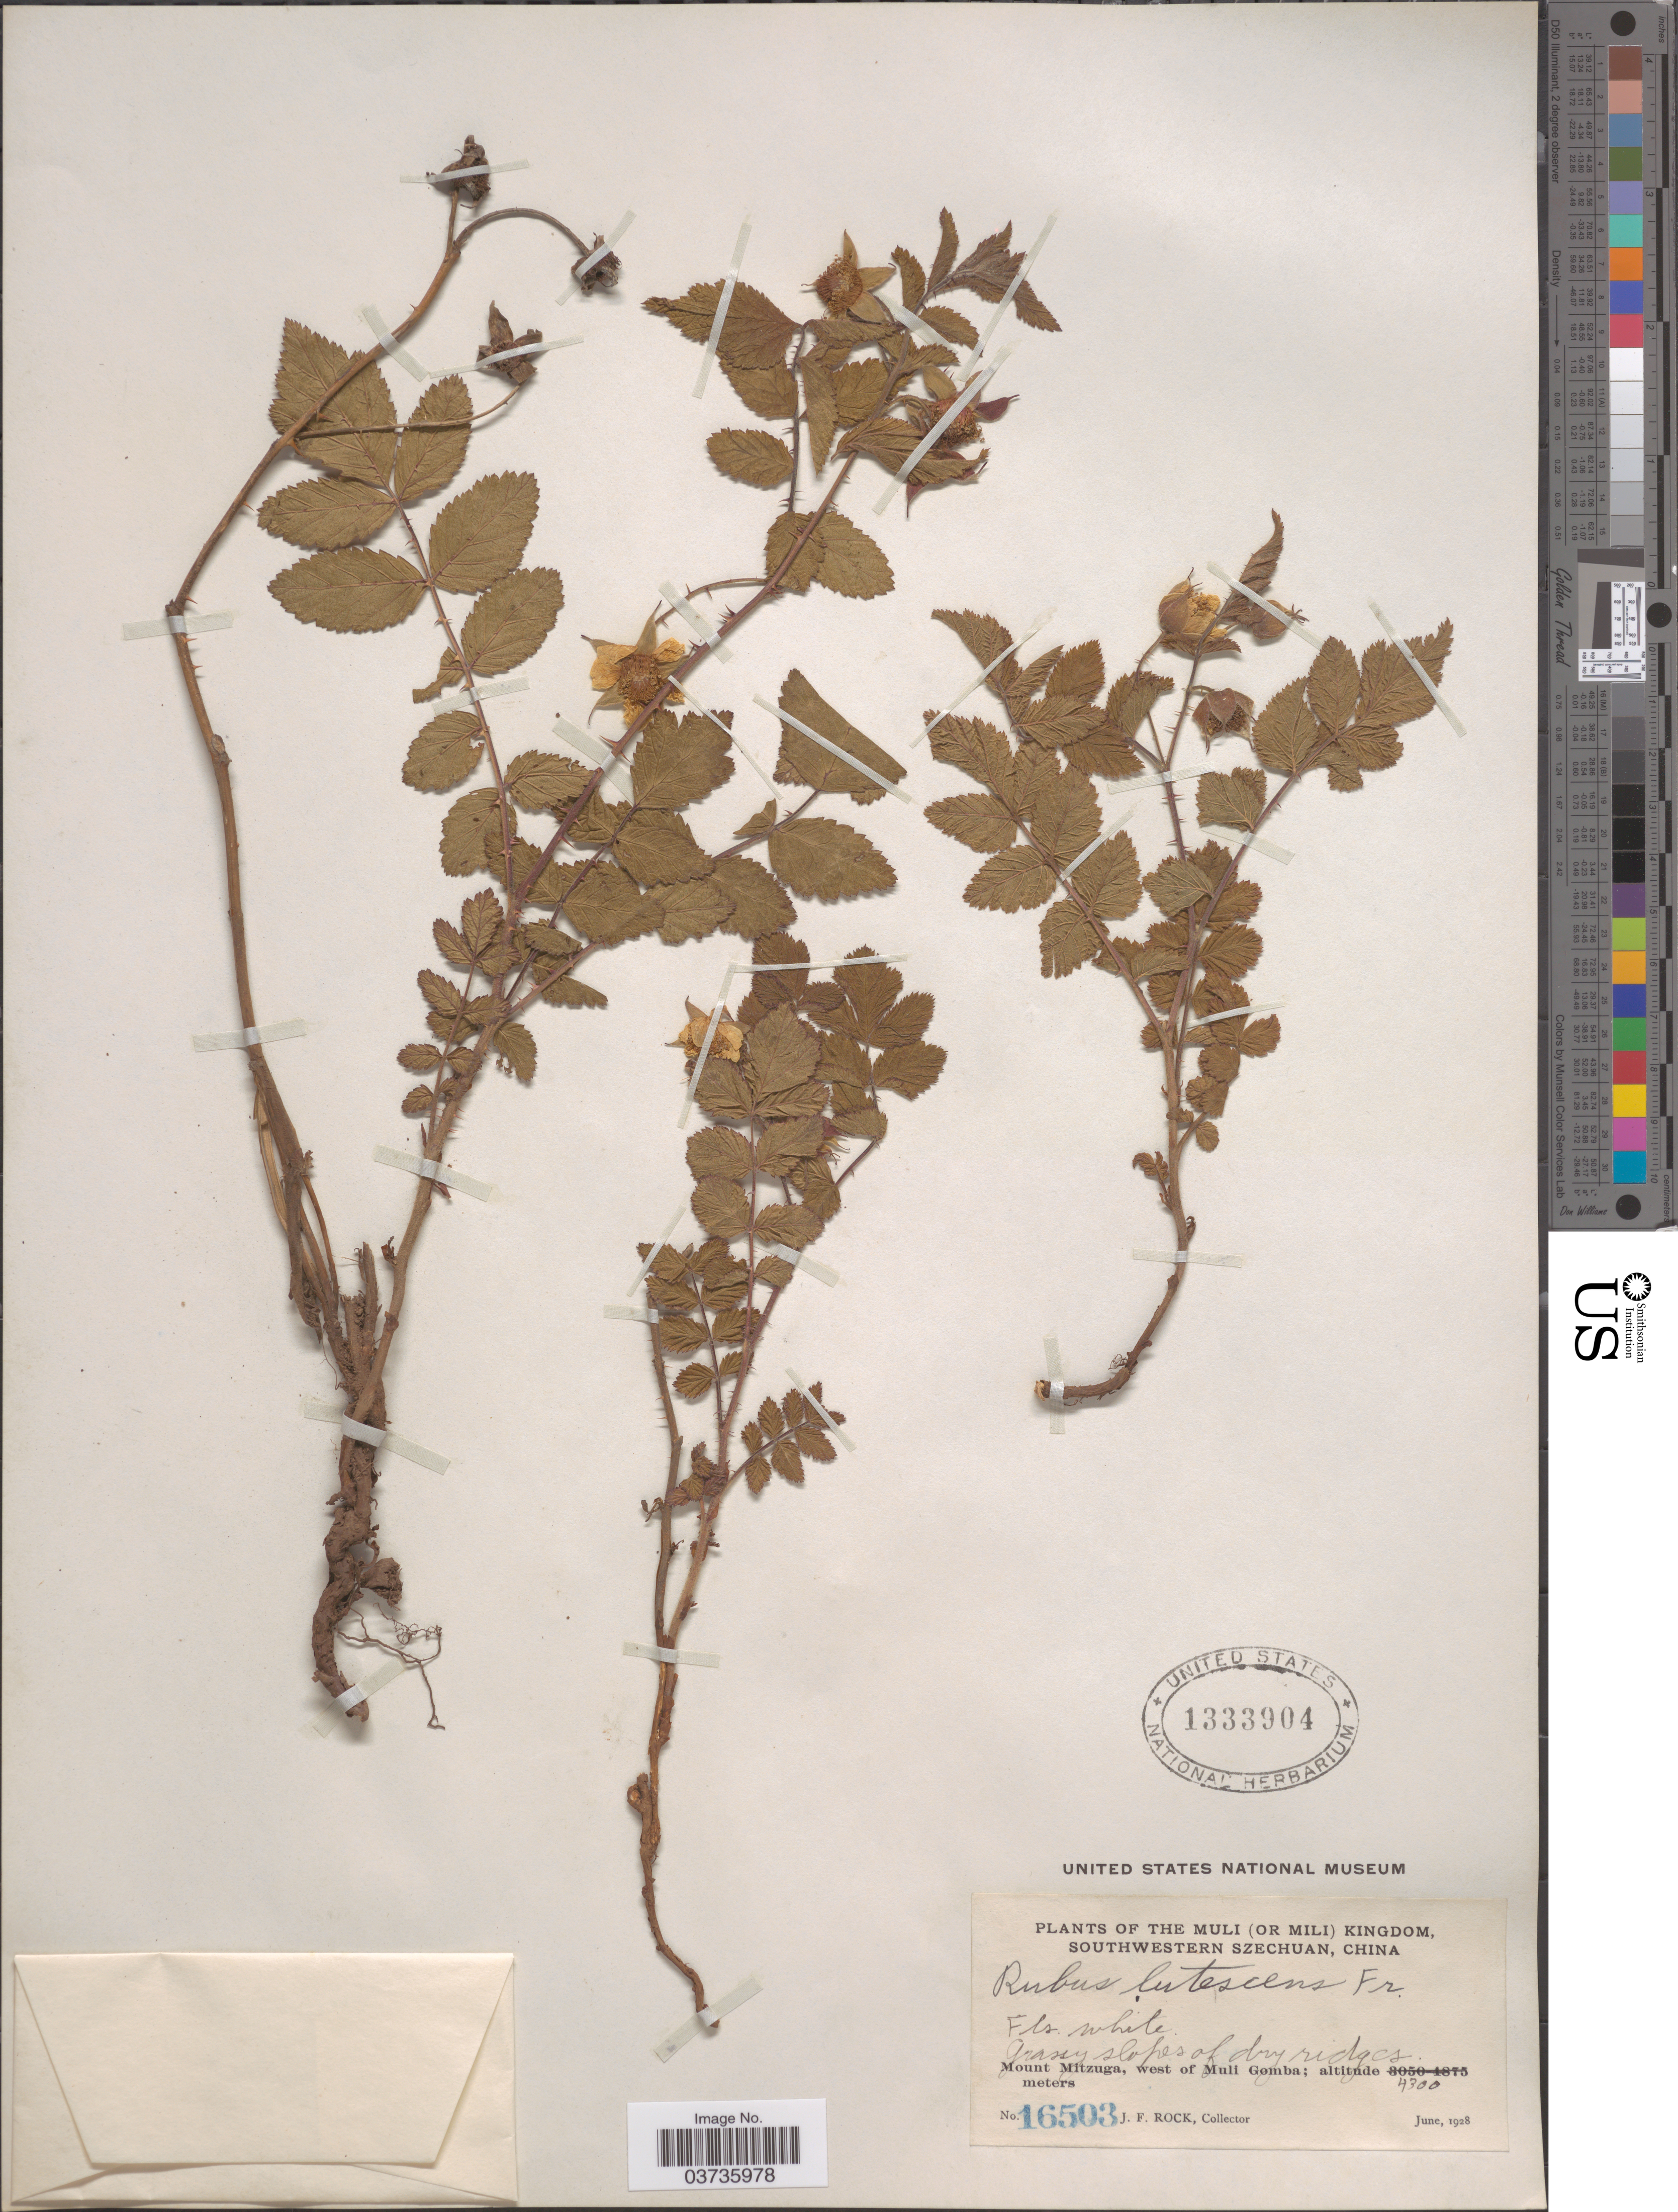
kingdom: Plantae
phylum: Tracheophyta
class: Magnoliopsida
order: Rosales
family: Rosaceae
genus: Rubus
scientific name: Rubus lutescens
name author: Franch.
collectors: J. Rock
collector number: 16503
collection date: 1928-06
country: China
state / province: Sichuan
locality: The Muli (or Mili) Kingdom, Southwestern Szechuan. Mount Mitzuga, west of Muli Gomba.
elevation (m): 4300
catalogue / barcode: US 1333904